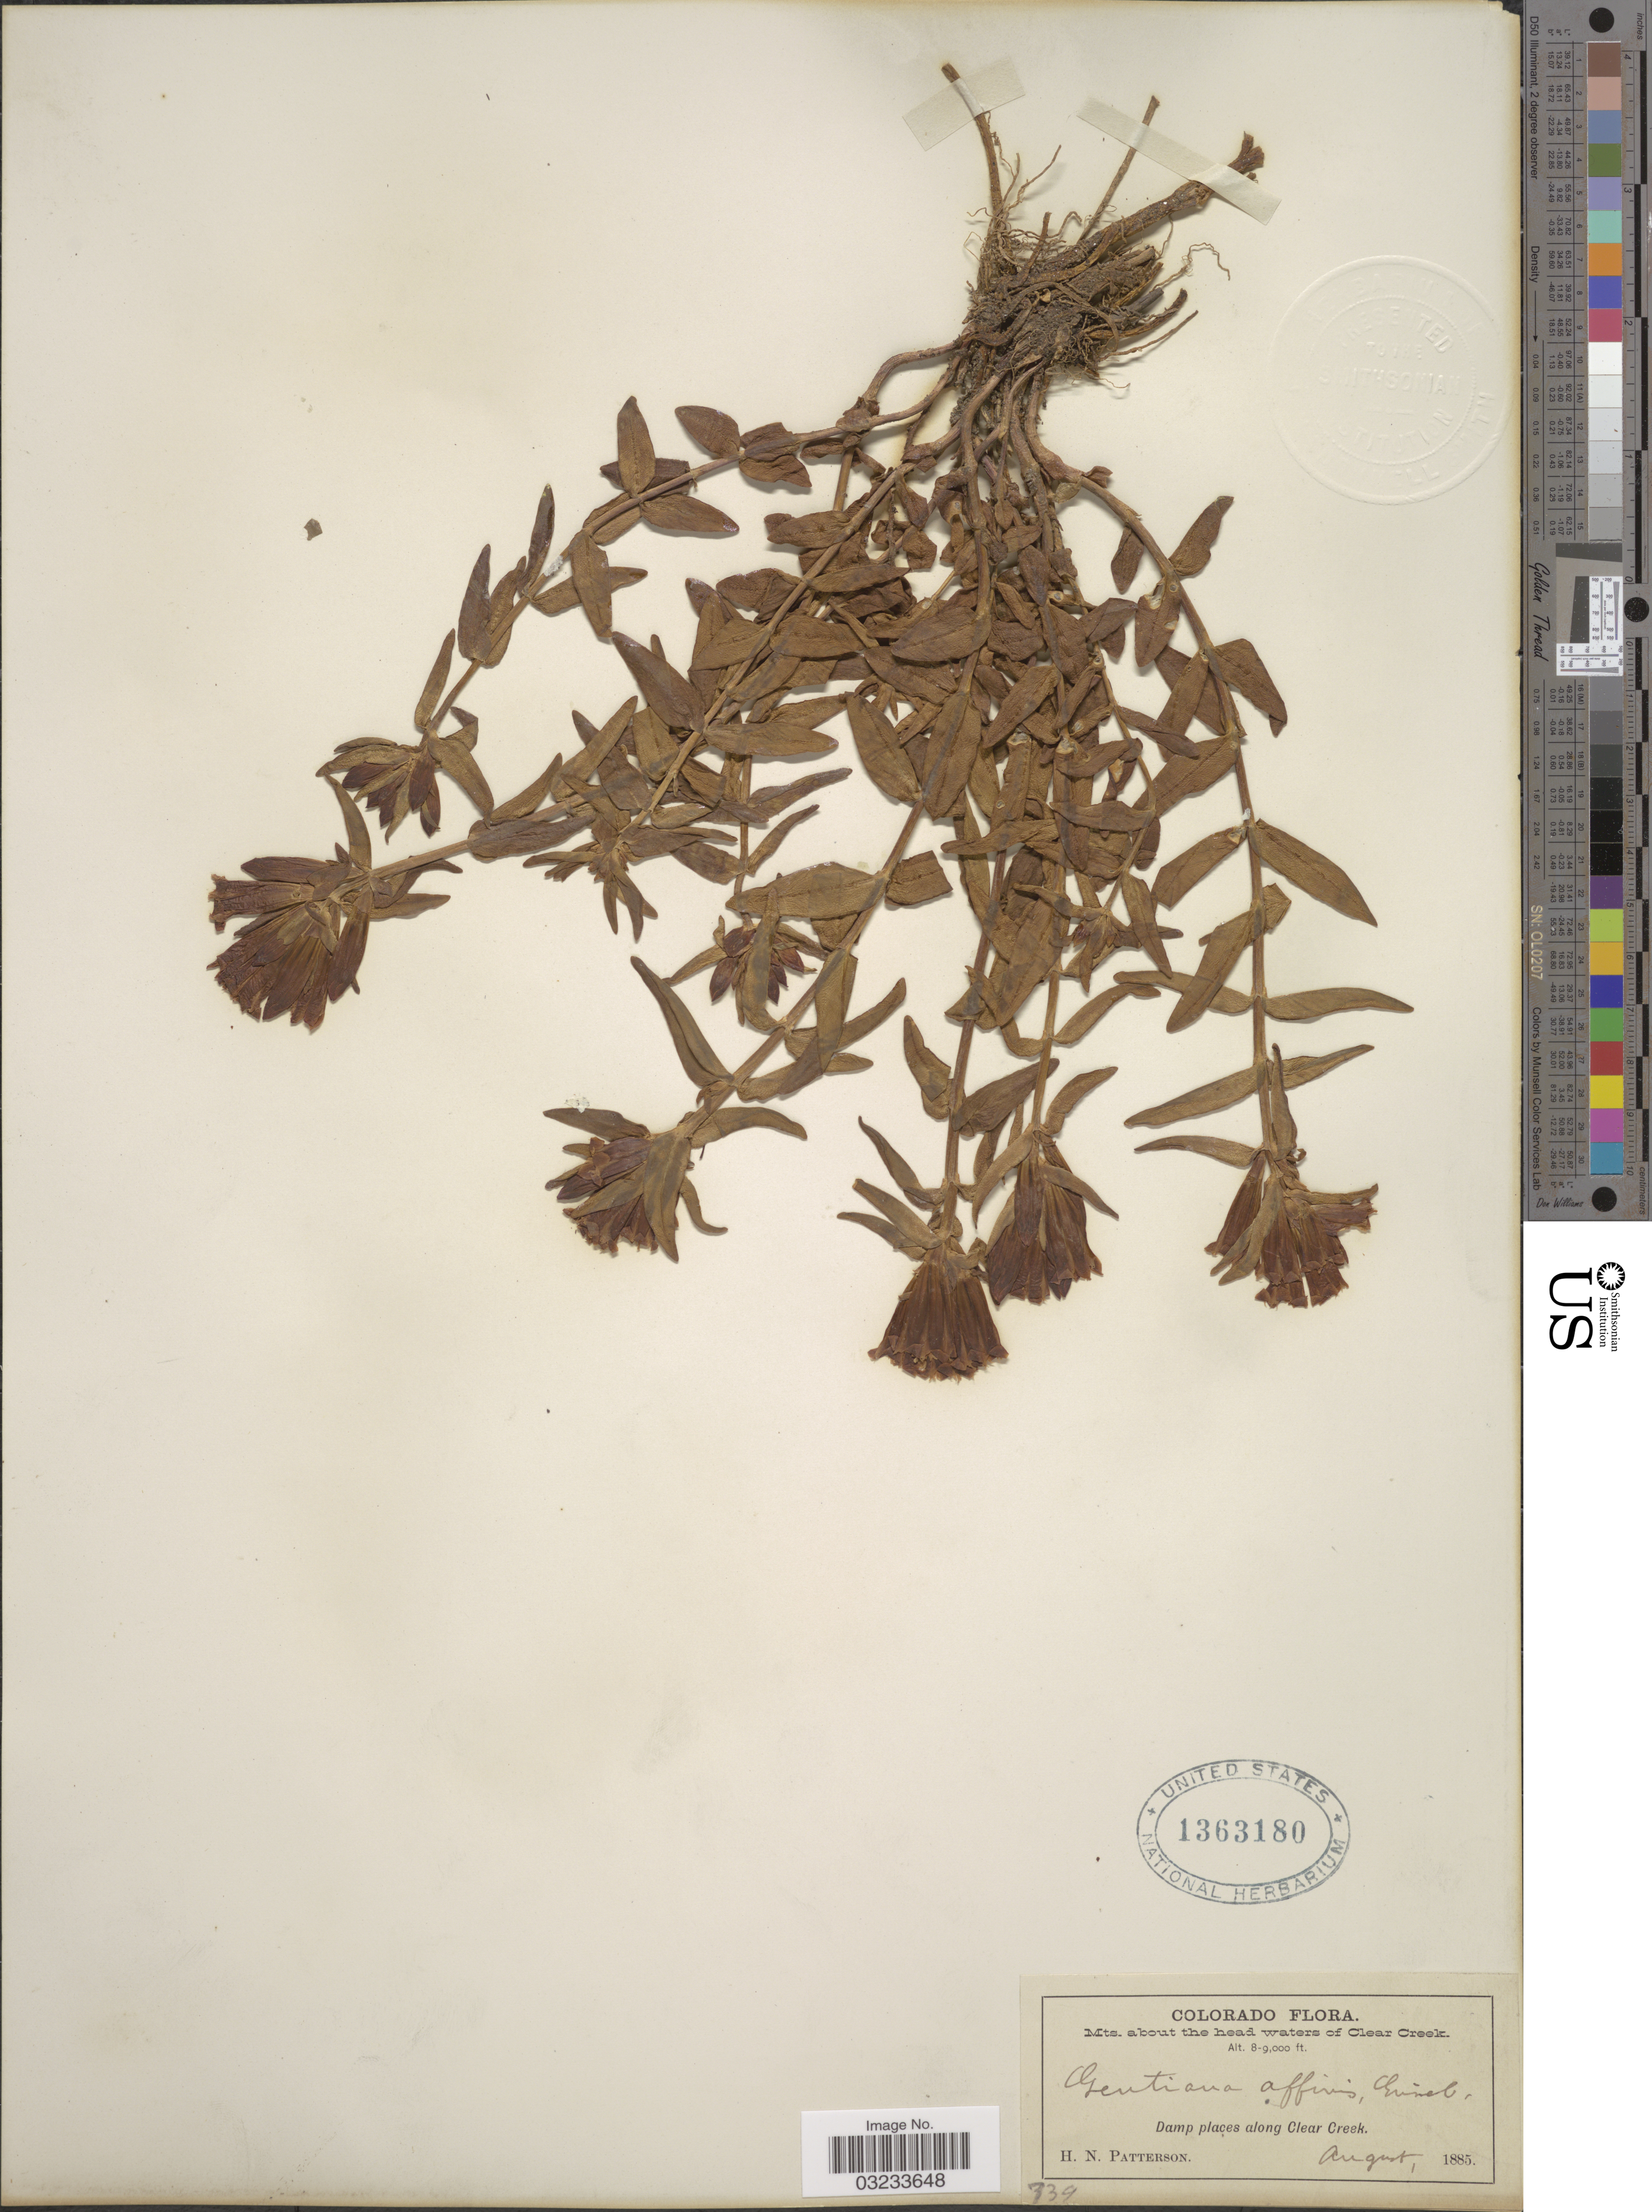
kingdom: Plantae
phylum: Tracheophyta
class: Magnoliopsida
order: Gentianales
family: Gentianaceae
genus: Gentiana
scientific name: Gentiana affinis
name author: Griseb.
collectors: H. N. Patterson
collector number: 739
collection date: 1885-08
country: United States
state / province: Colorado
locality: Mts. about the headwaters of Clear Creek. Damp places along Clear Creek.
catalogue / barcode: US 1363180